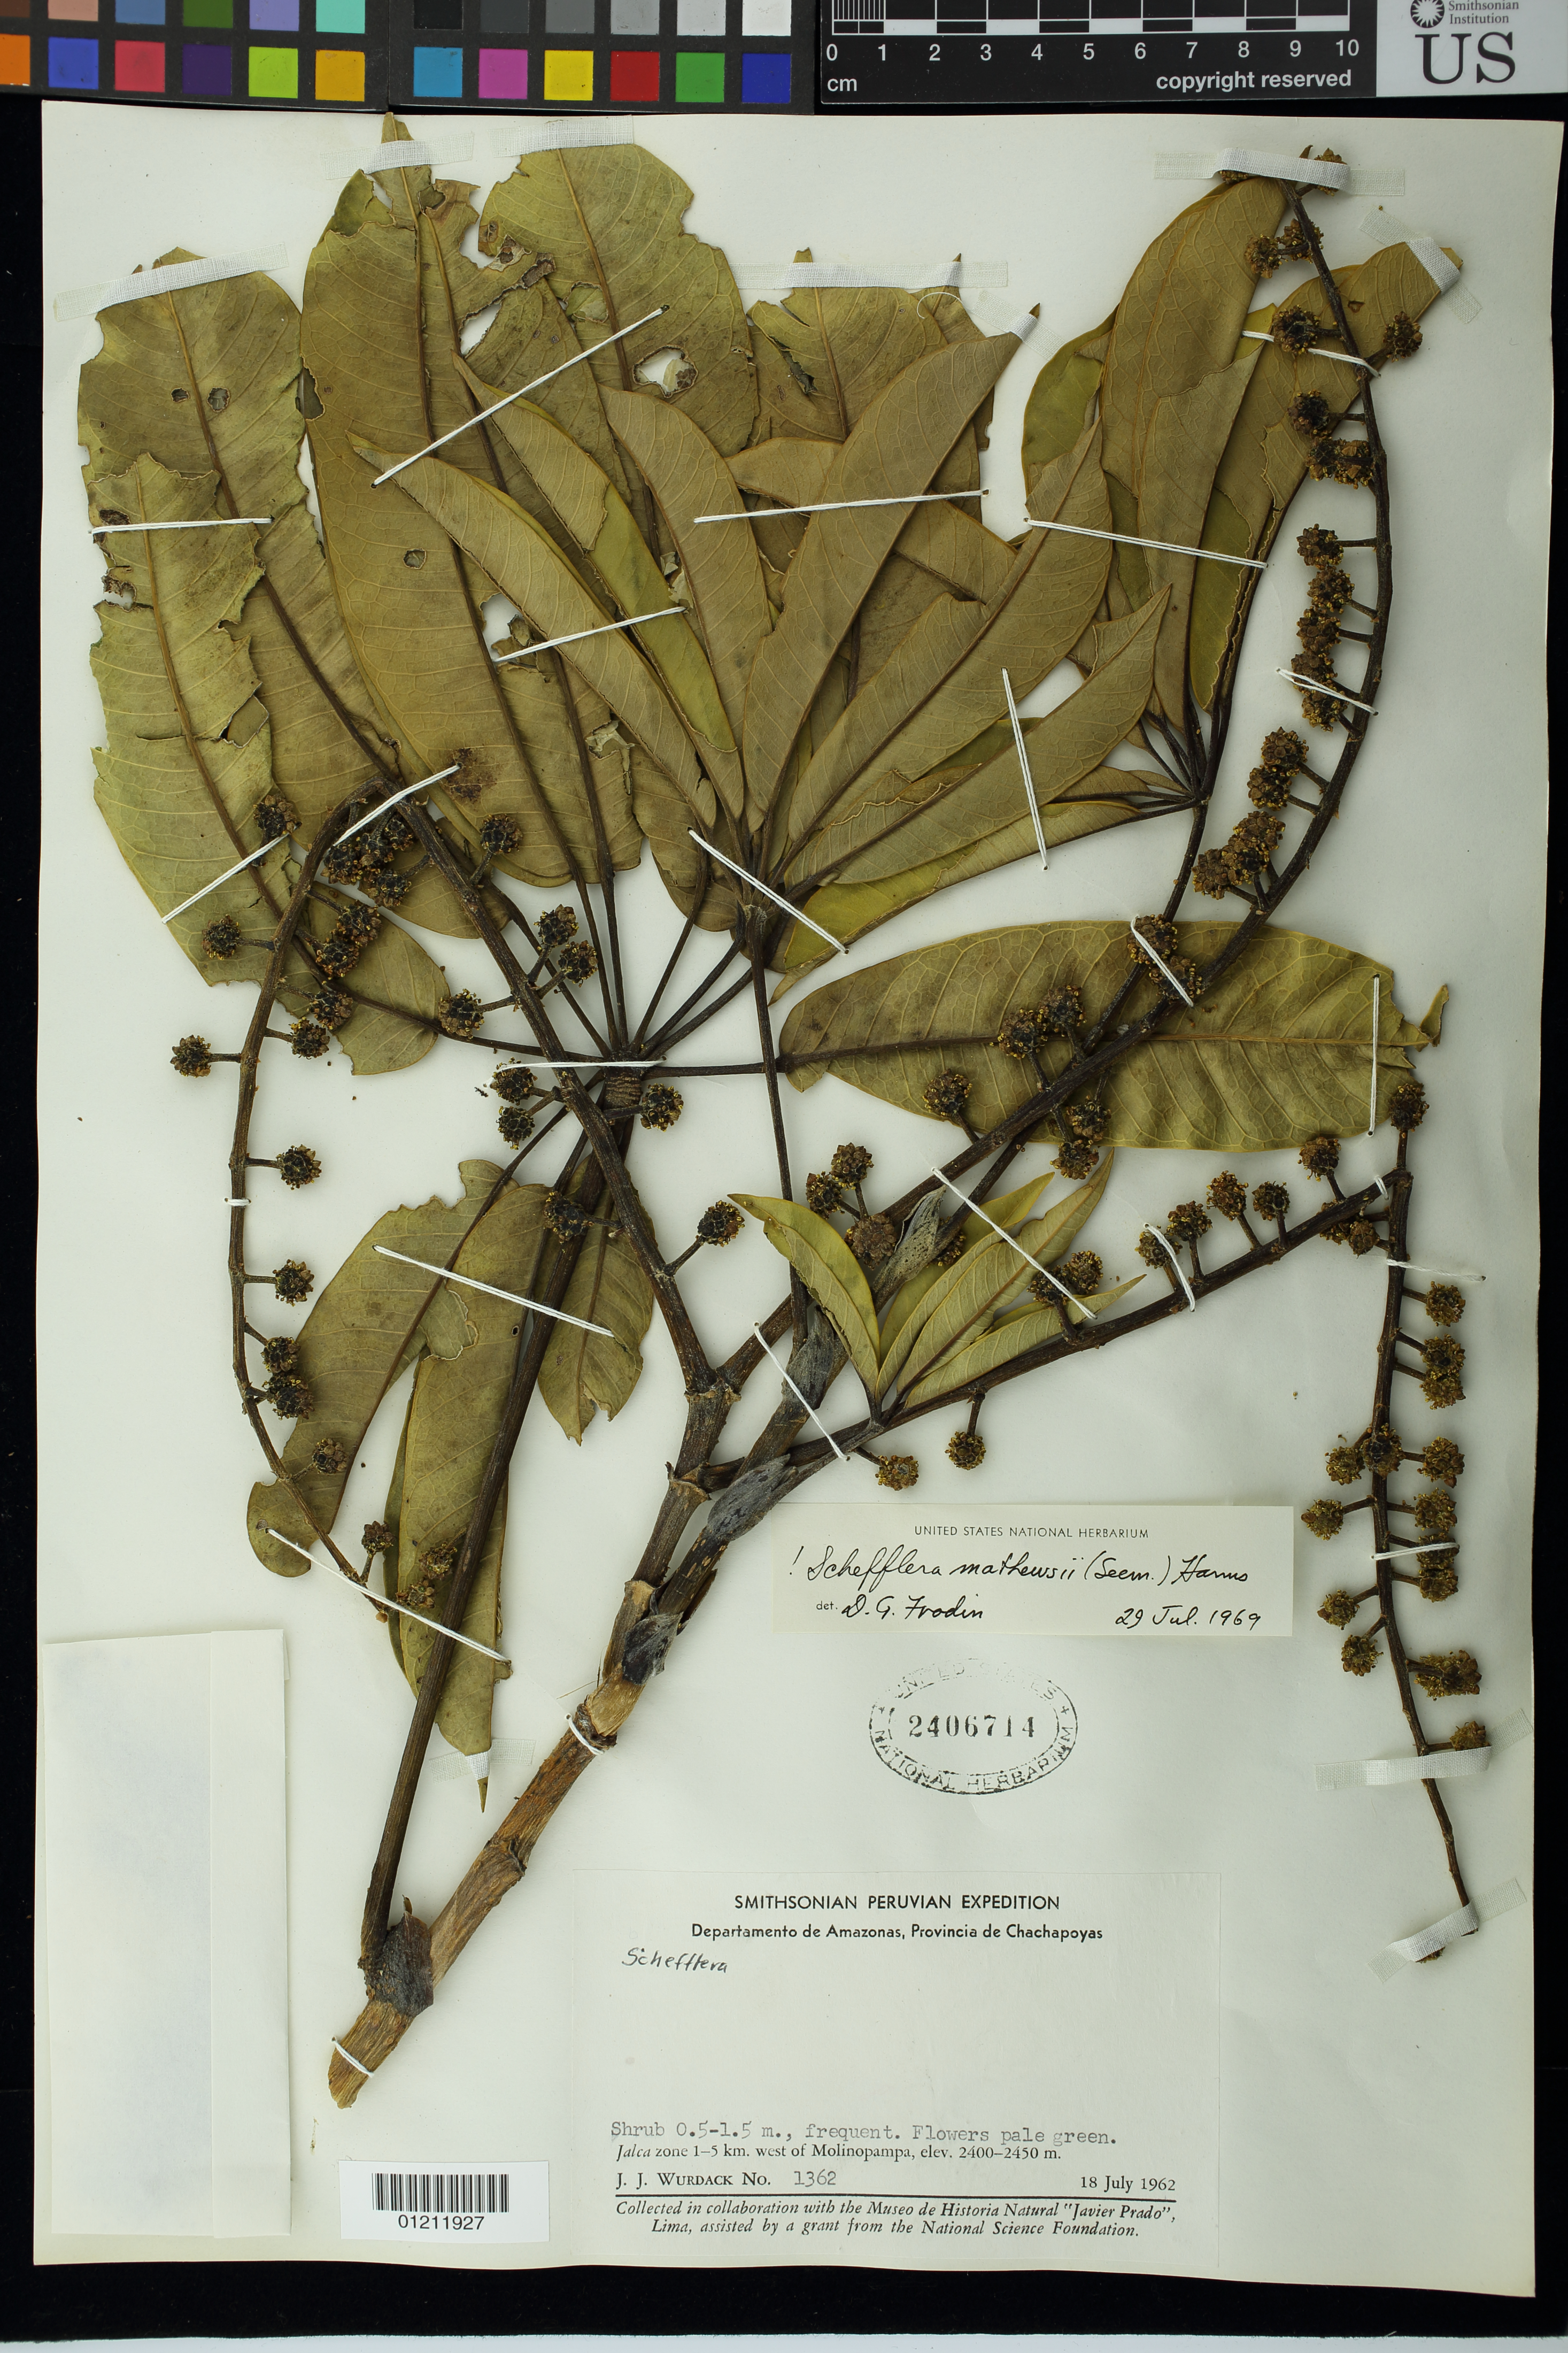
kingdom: Plantae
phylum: Tracheophyta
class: Magnoliopsida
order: Apiales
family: Araliaceae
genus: Schefflera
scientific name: Schefflera mathewsii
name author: (Seem.) Harms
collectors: J. J. Wurdack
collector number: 1362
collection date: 1962-07-18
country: Peru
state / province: Amazonas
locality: Provincia de Chachapoyas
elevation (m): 2400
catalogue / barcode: US 2406714